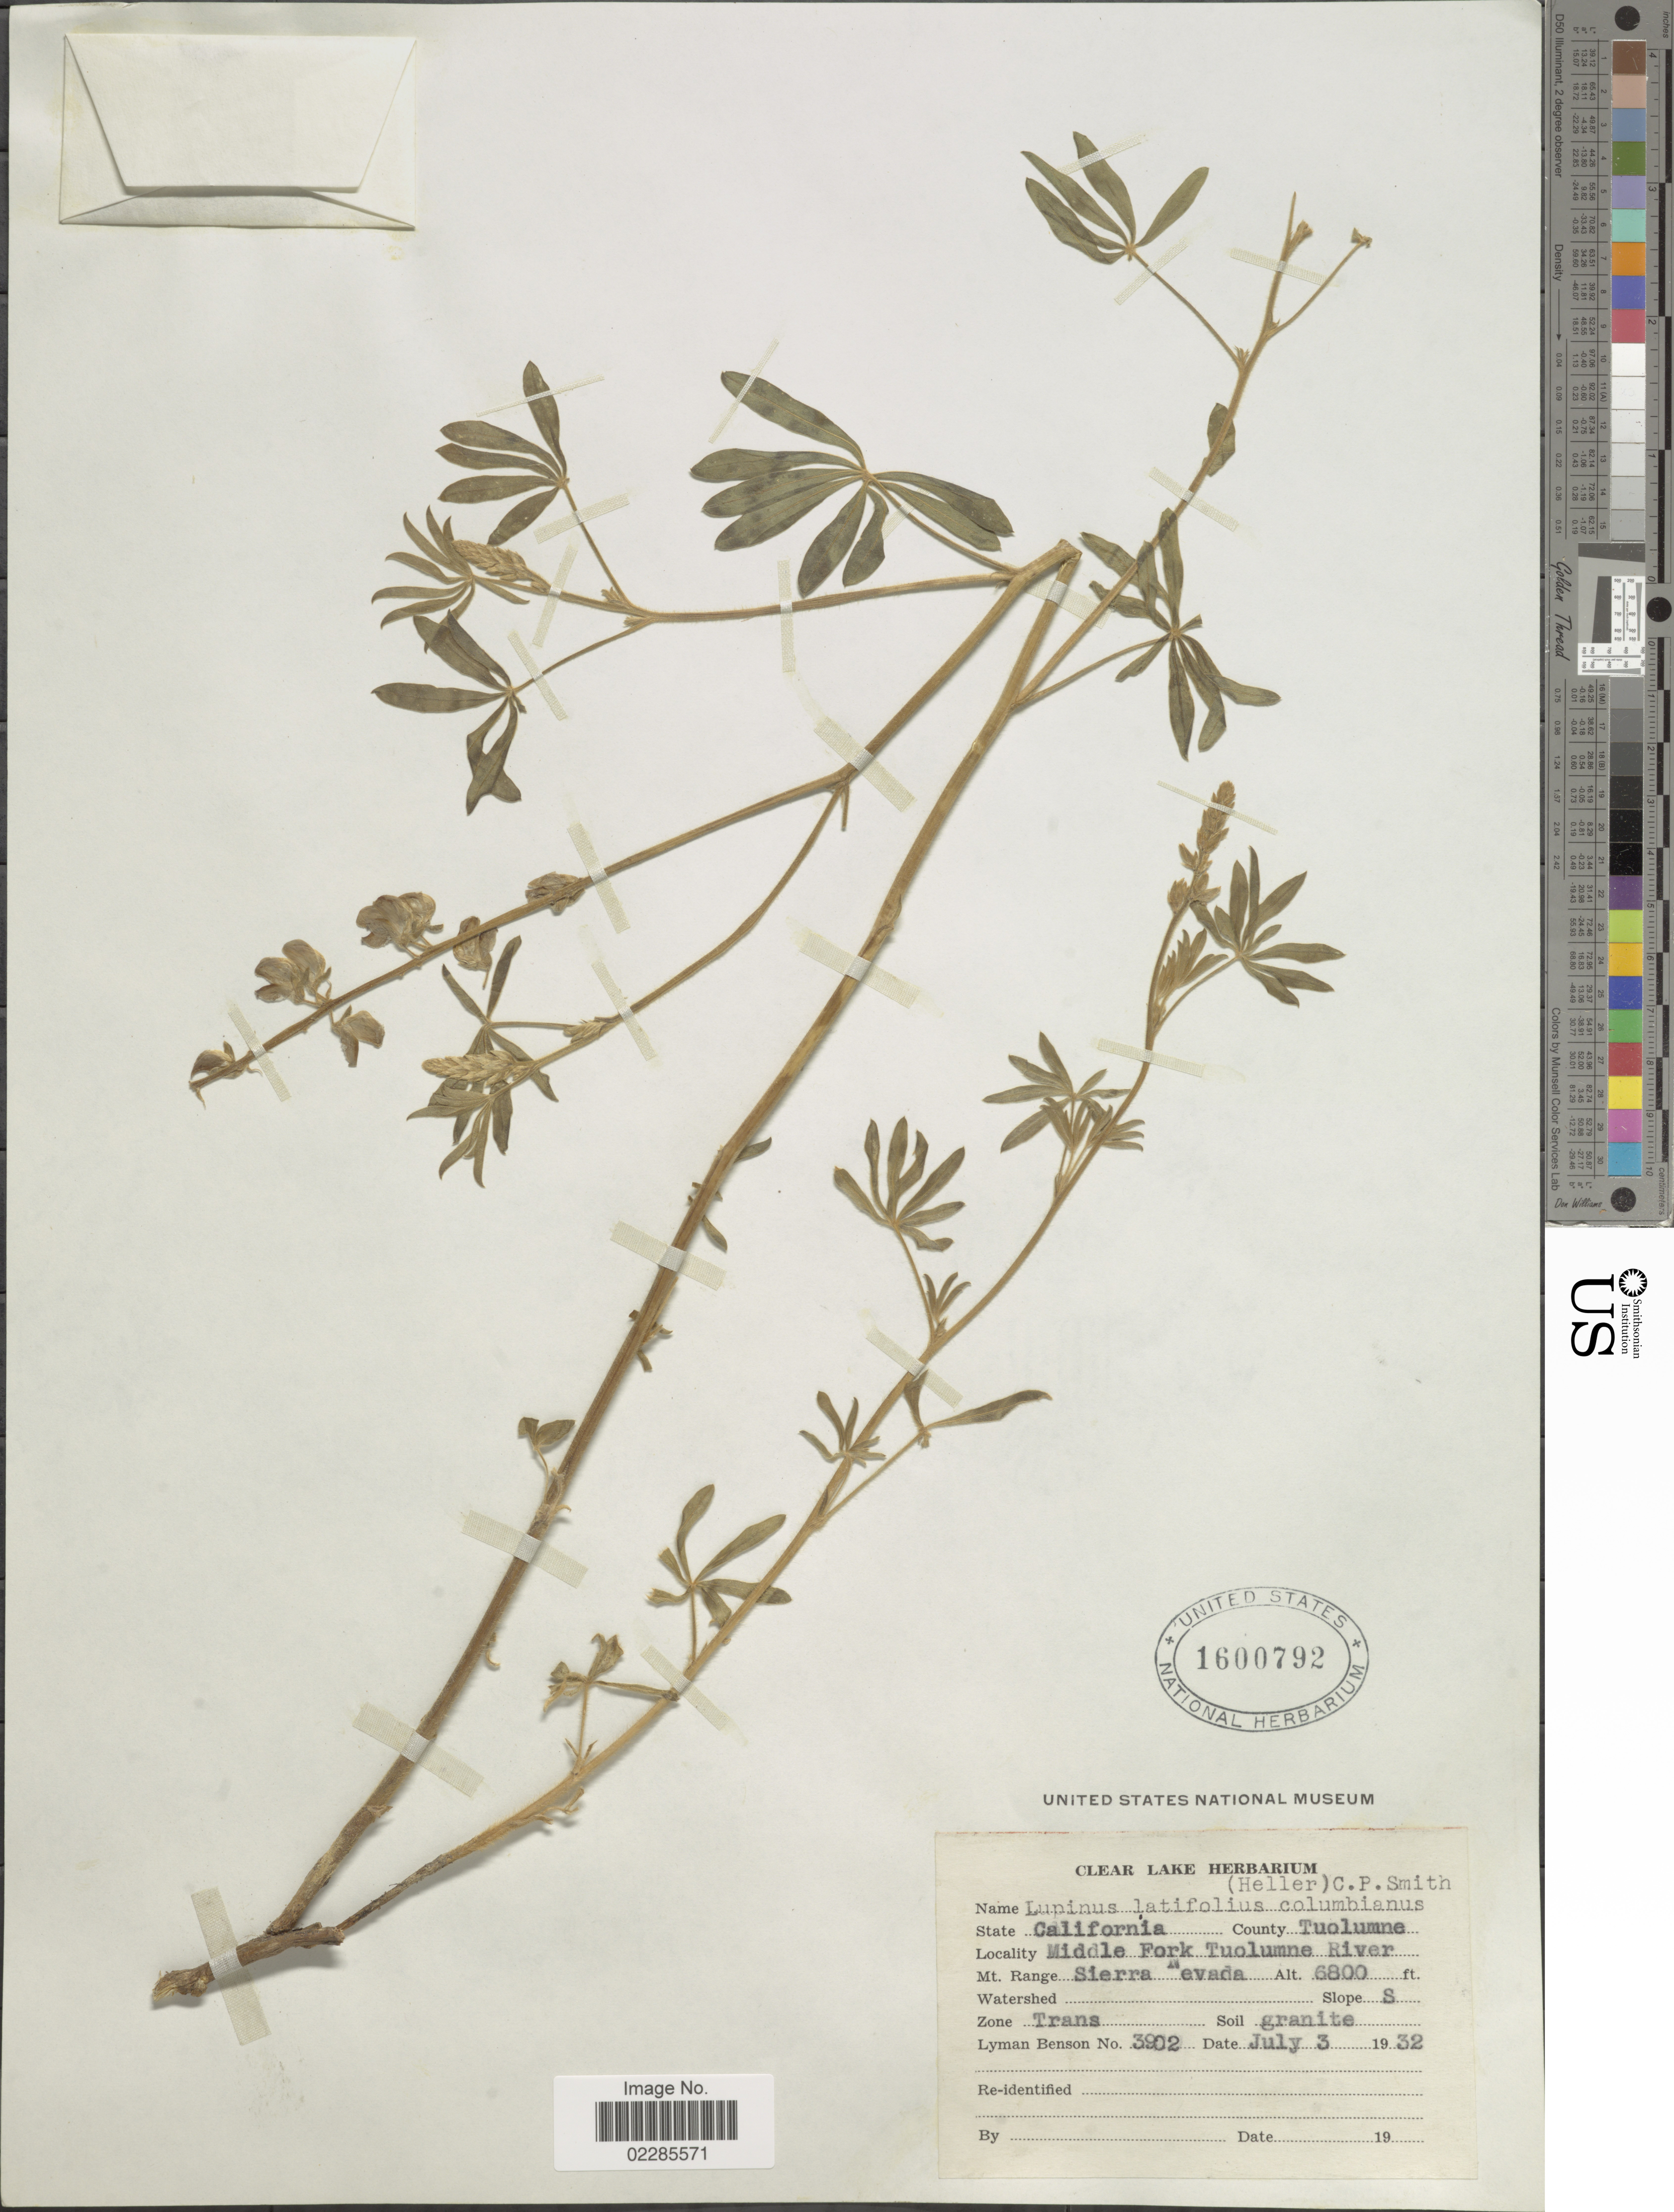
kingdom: Plantae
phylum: Tracheophyta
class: Magnoliopsida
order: Fabales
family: Fabaceae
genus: Lupinus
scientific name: Lupinus latifolius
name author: Lindl. ex J. Agardh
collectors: L. D. Benson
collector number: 3902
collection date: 1932-07-03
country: United States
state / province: California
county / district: Tuolumne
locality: Tuolumne, Middle Fork Tuolumne River, Mt Range Sierra Nevada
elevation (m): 2073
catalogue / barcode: US 1600792